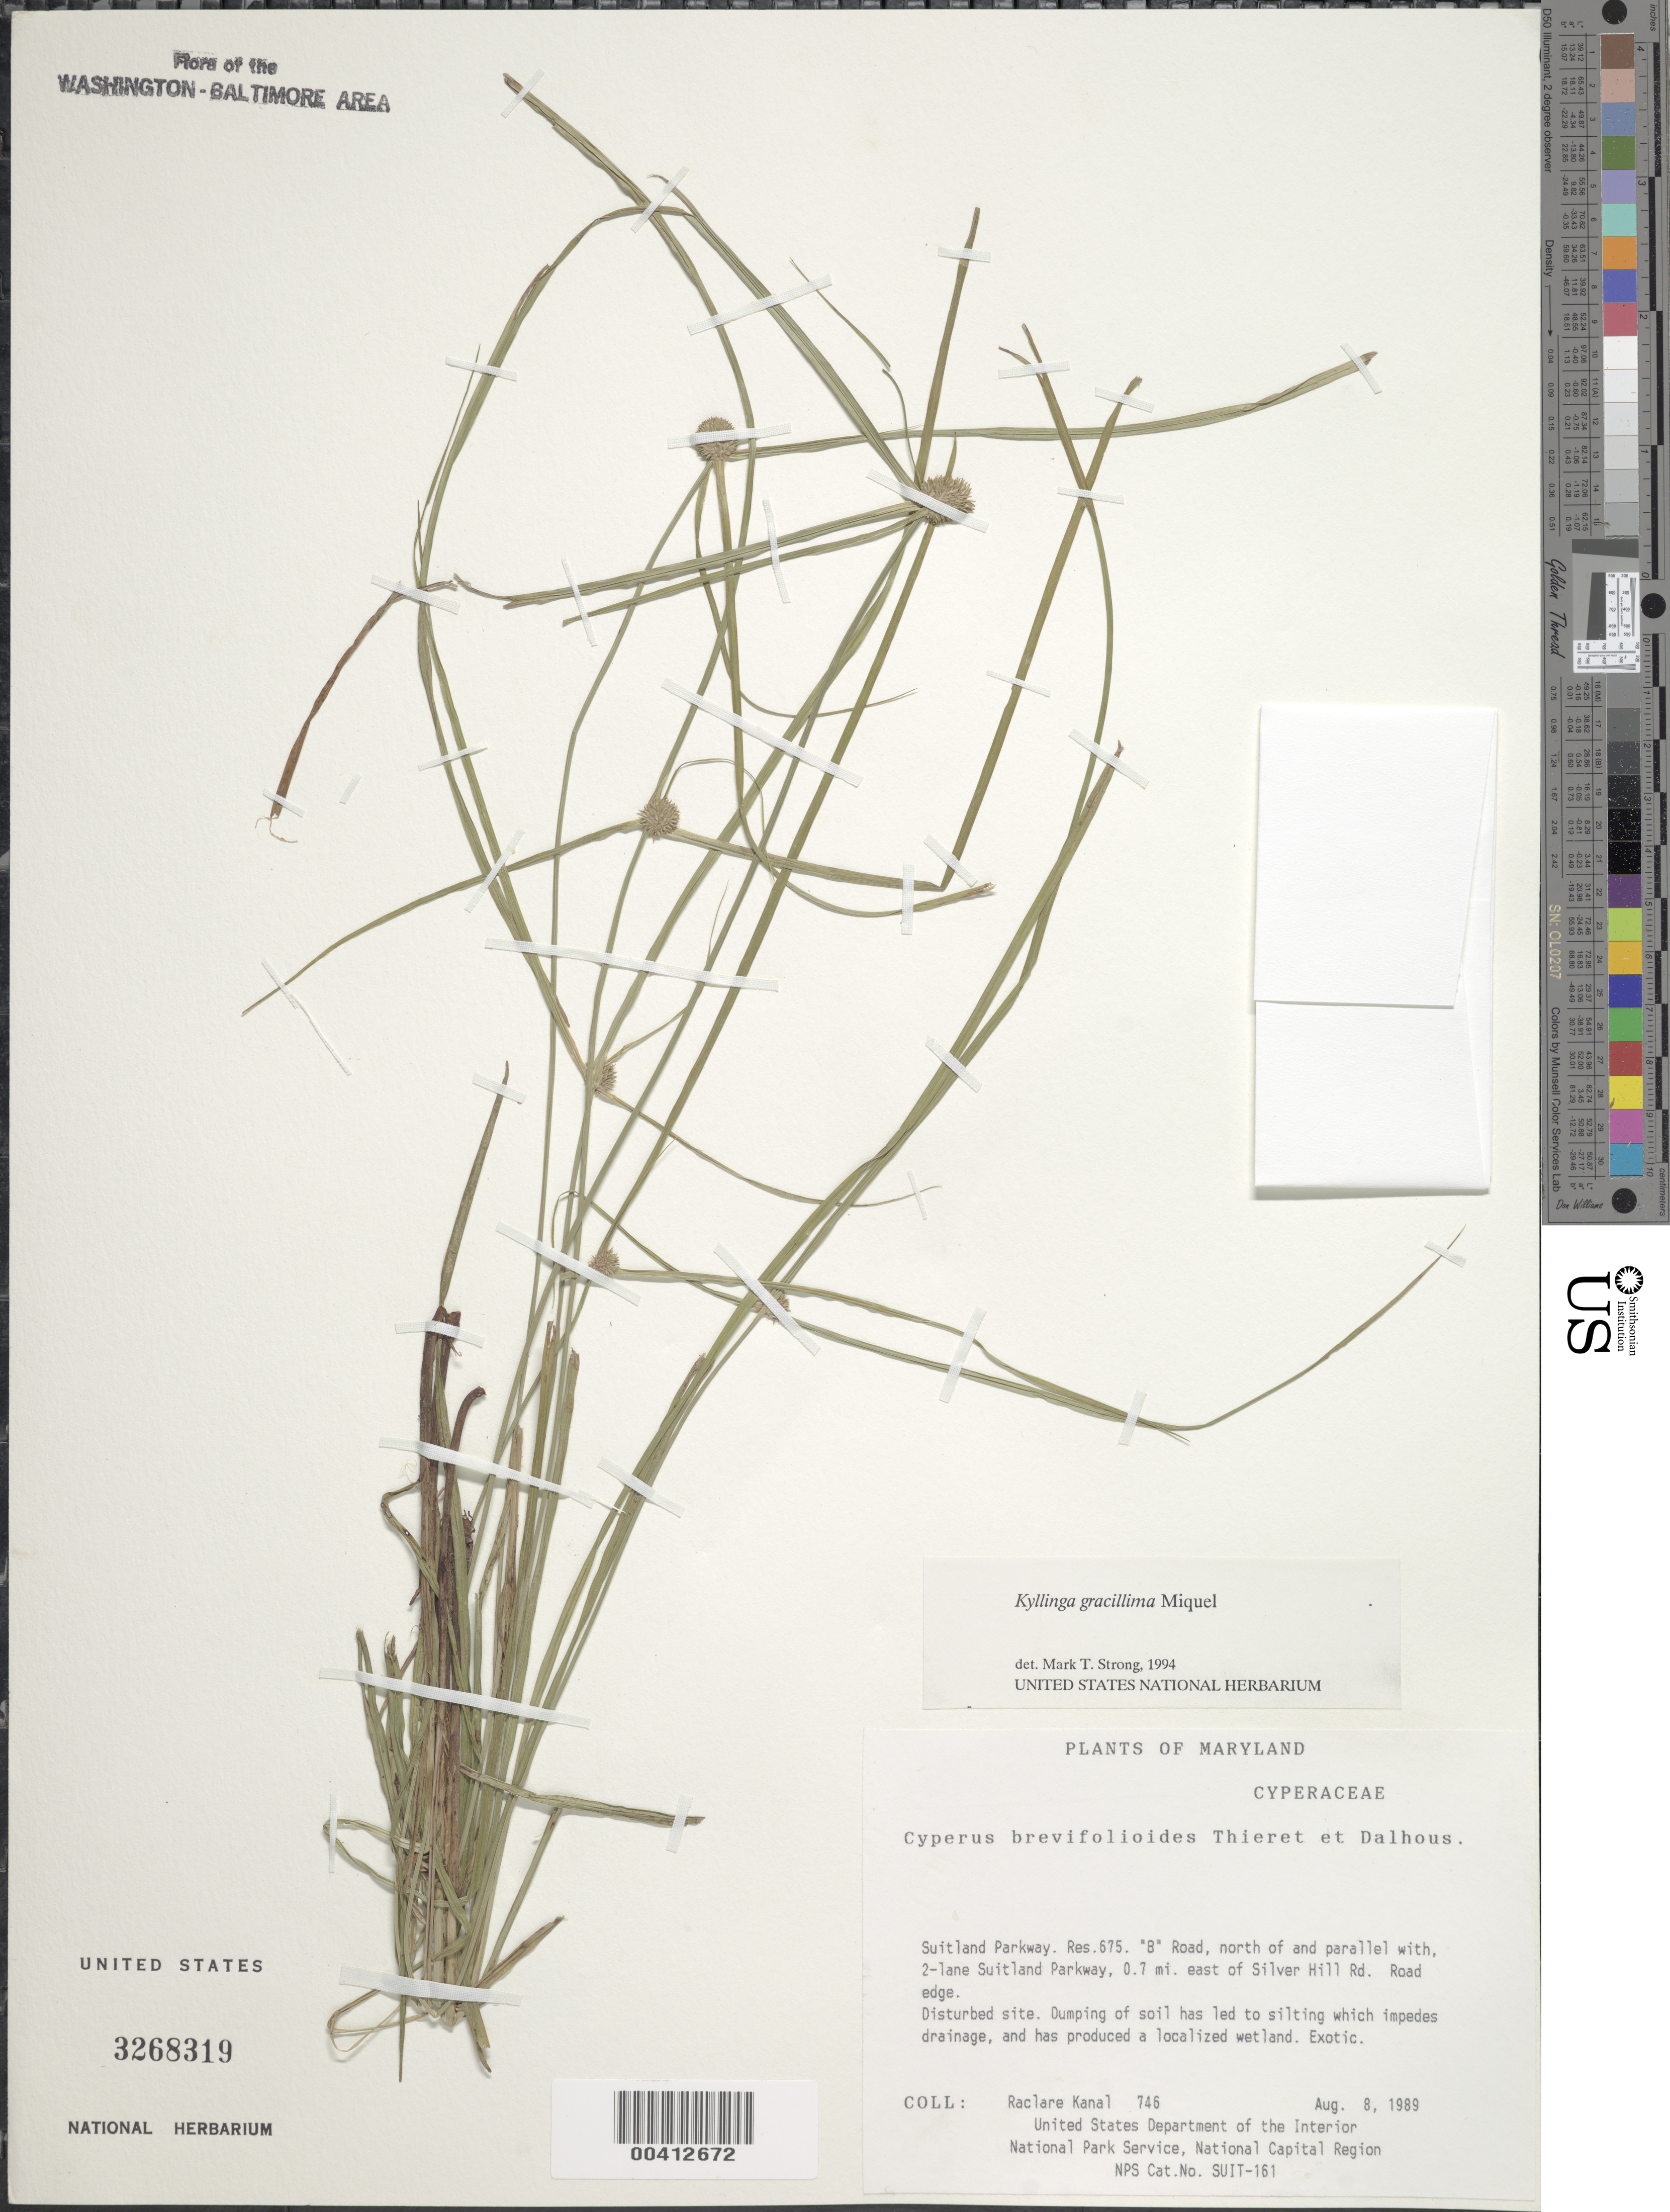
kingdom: Plantae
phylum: Tracheophyta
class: Liliopsida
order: Poales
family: Cyperaceae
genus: Cyperus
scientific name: Cyperus brevifolioides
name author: Thieret & Delahouss.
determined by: Strong, M. T., (US), Smithsonian Institution - National Museum of Natural History (UNITED STATES)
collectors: R. Kanal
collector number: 746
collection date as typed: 08 Aug 1989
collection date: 1989-08-08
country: United States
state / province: Maryland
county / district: Prince George's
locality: Suitland Parkway, Res 675, "b" Road, N parallel of Suitland Parkway, E of Silver Hill Rd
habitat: Road edge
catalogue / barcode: US 3268319